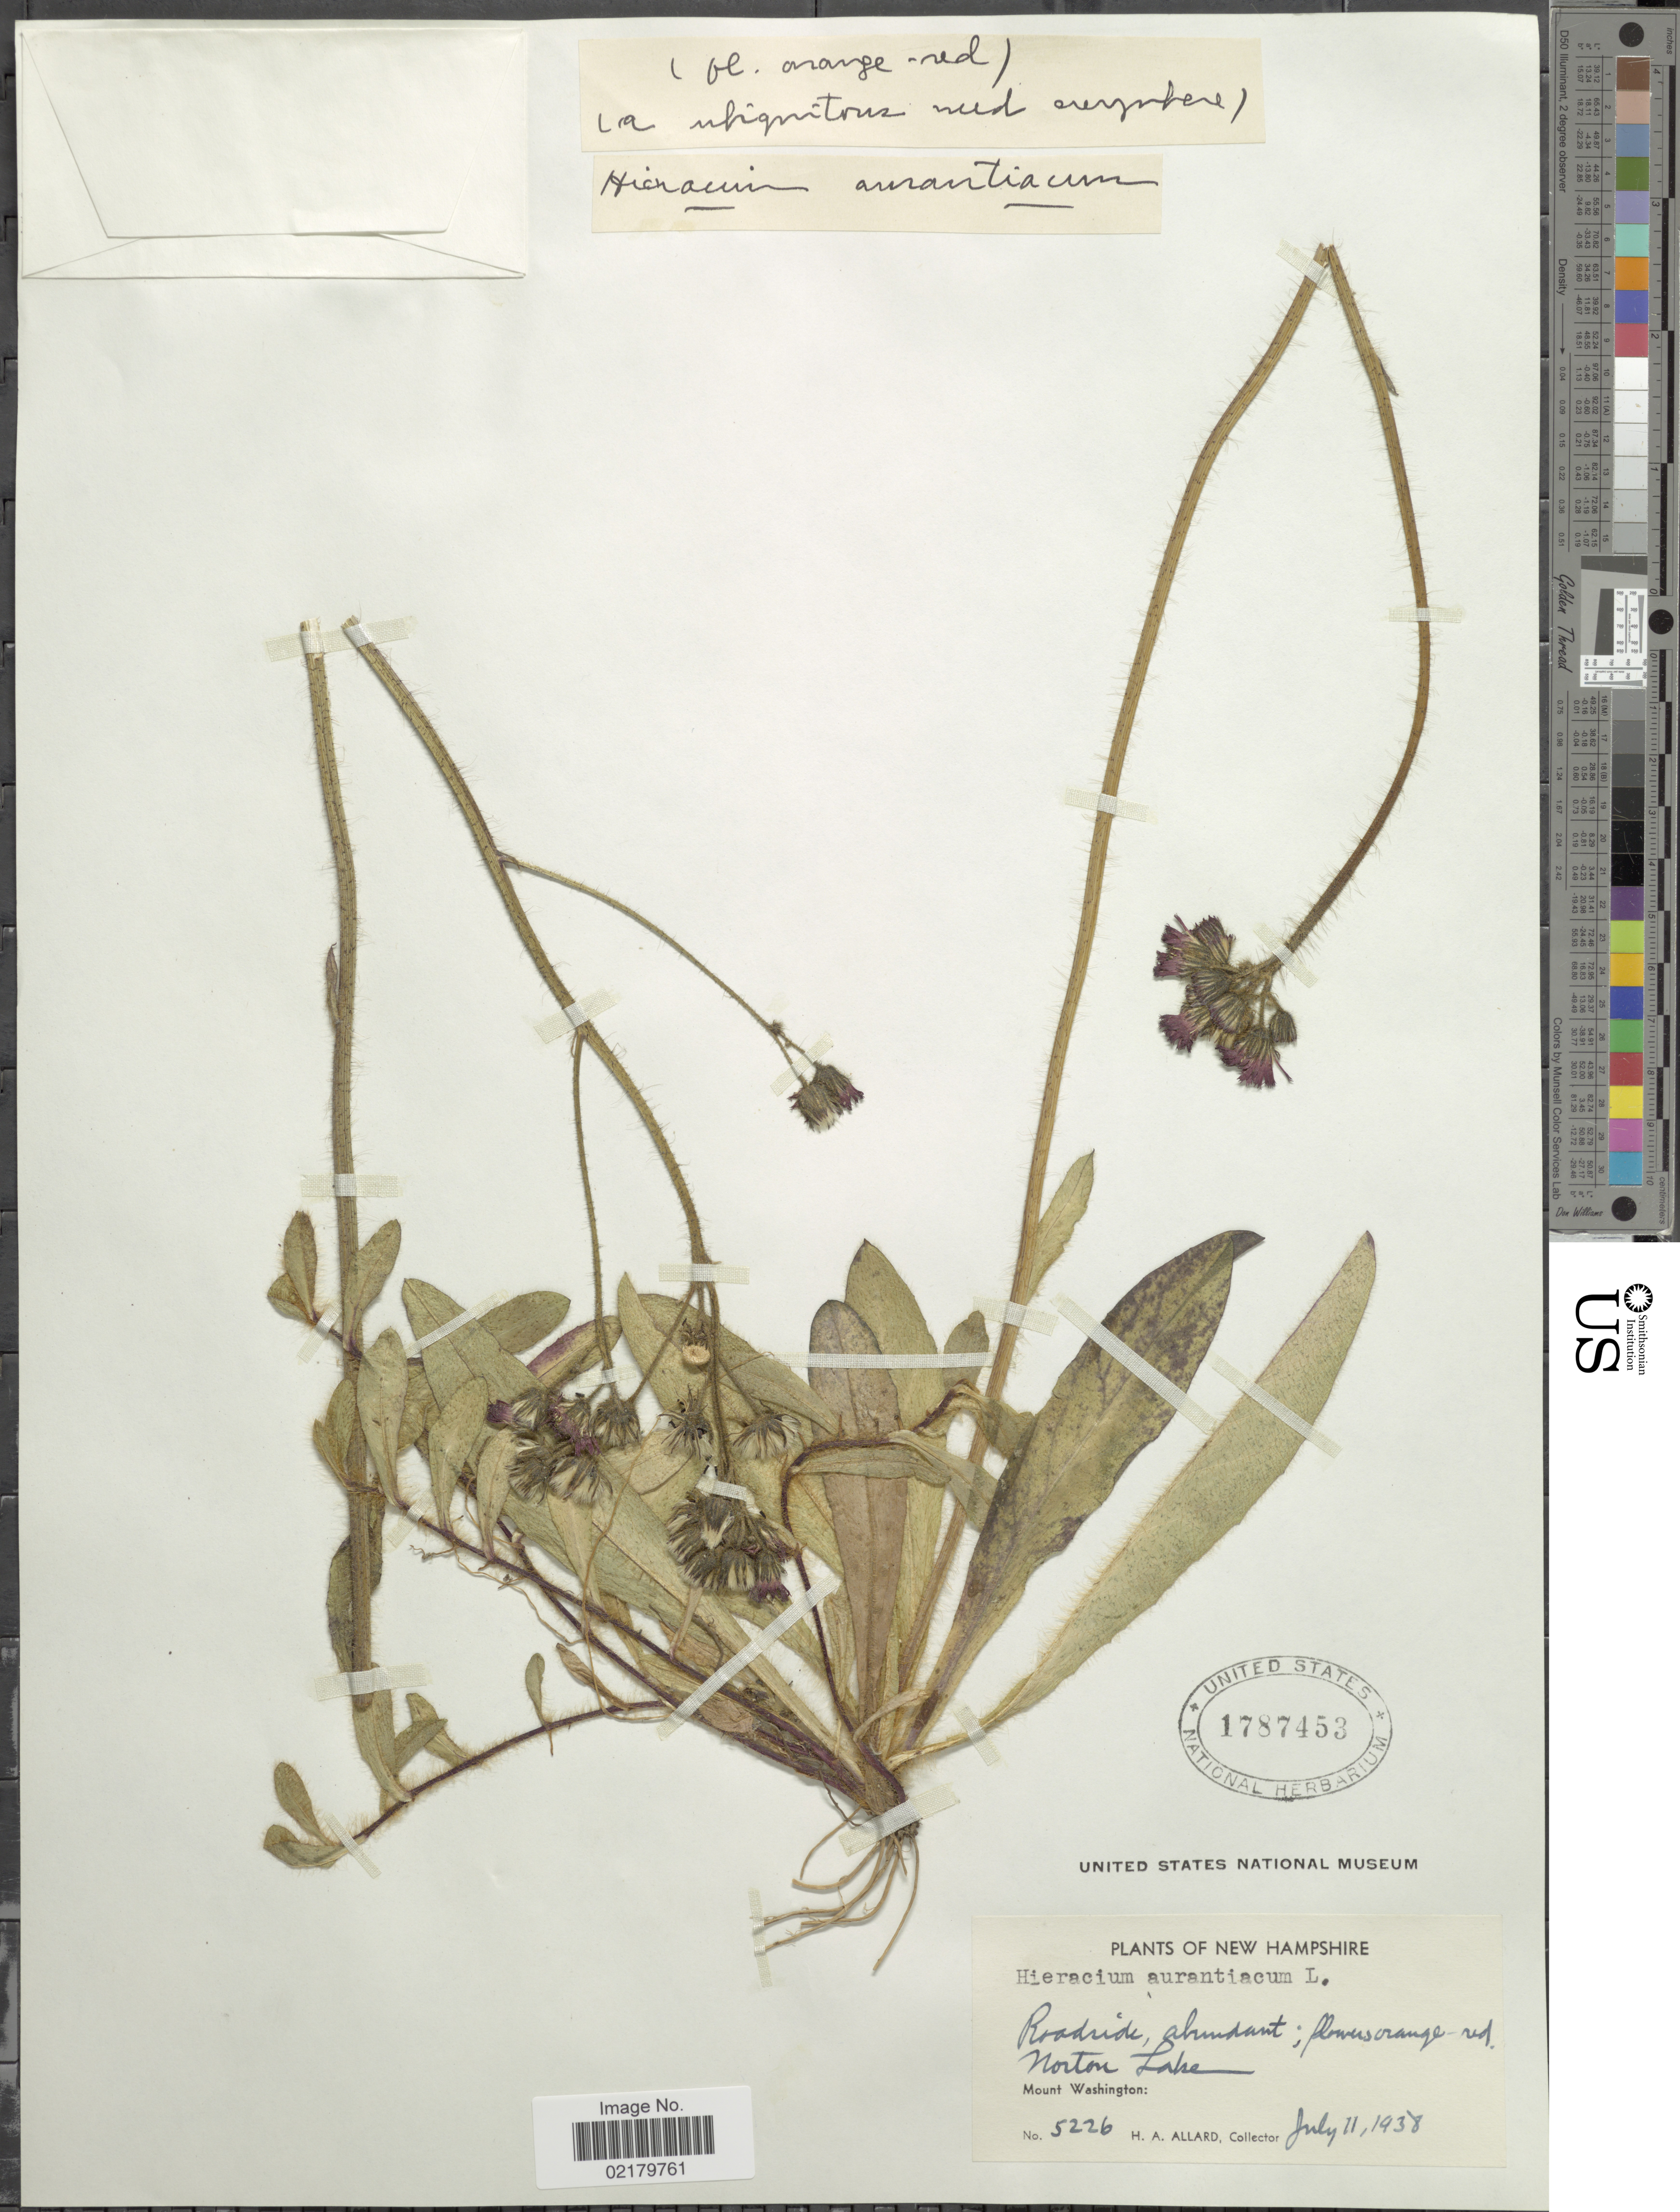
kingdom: Plantae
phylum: Tracheophyta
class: Magnoliopsida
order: Asterales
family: Asteraceae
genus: Pilosella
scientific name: Pilosella aurantiaca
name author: (L.) F.W. Schultz & Sch. Bip.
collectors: H. A. Allard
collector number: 5226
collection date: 1938-07-11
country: United States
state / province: New Hampshire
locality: Roadside, abundant; Norton Lake, Mount Washington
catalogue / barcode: US 1787453